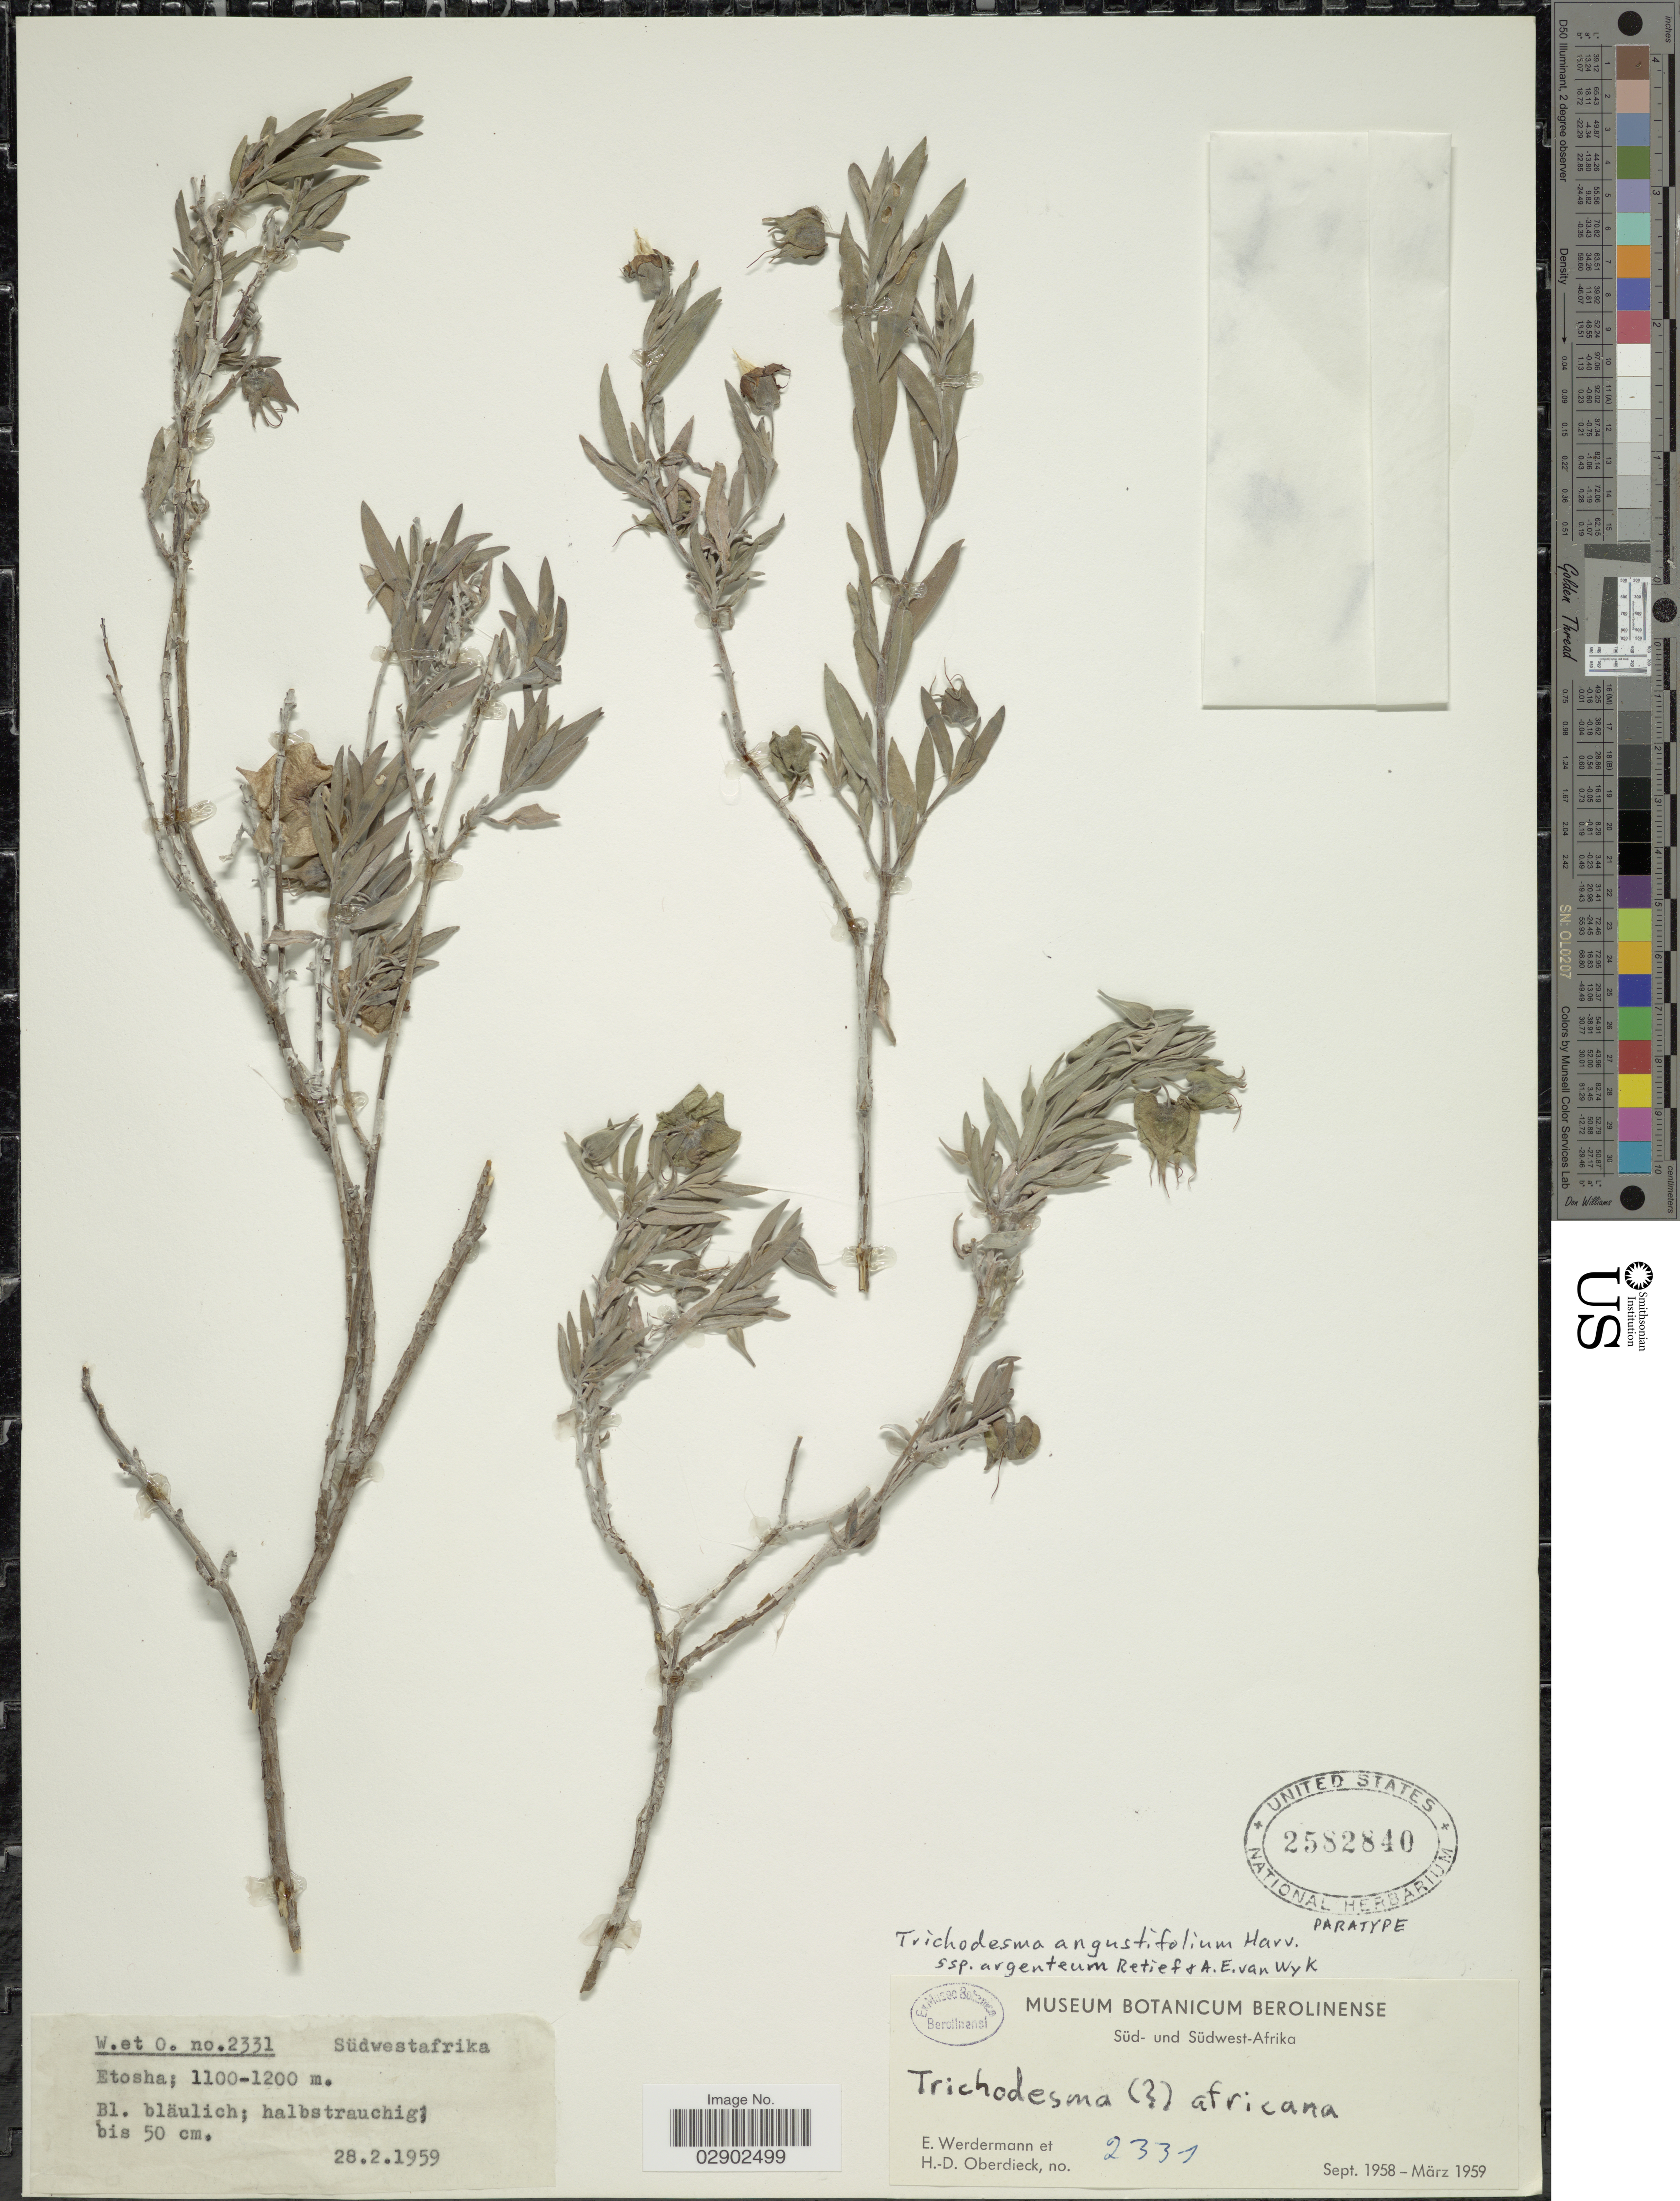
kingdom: Plantae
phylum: Tracheophyta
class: Magnoliopsida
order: Boraginales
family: Boraginaceae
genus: Trichodesma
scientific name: Trichodesma angustifolium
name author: Harv.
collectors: E. Werdermann & H. Oberdieck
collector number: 2331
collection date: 1959-02-28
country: Namibia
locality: Südwestafrika. Etosha.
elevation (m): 1100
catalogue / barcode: US 2582840